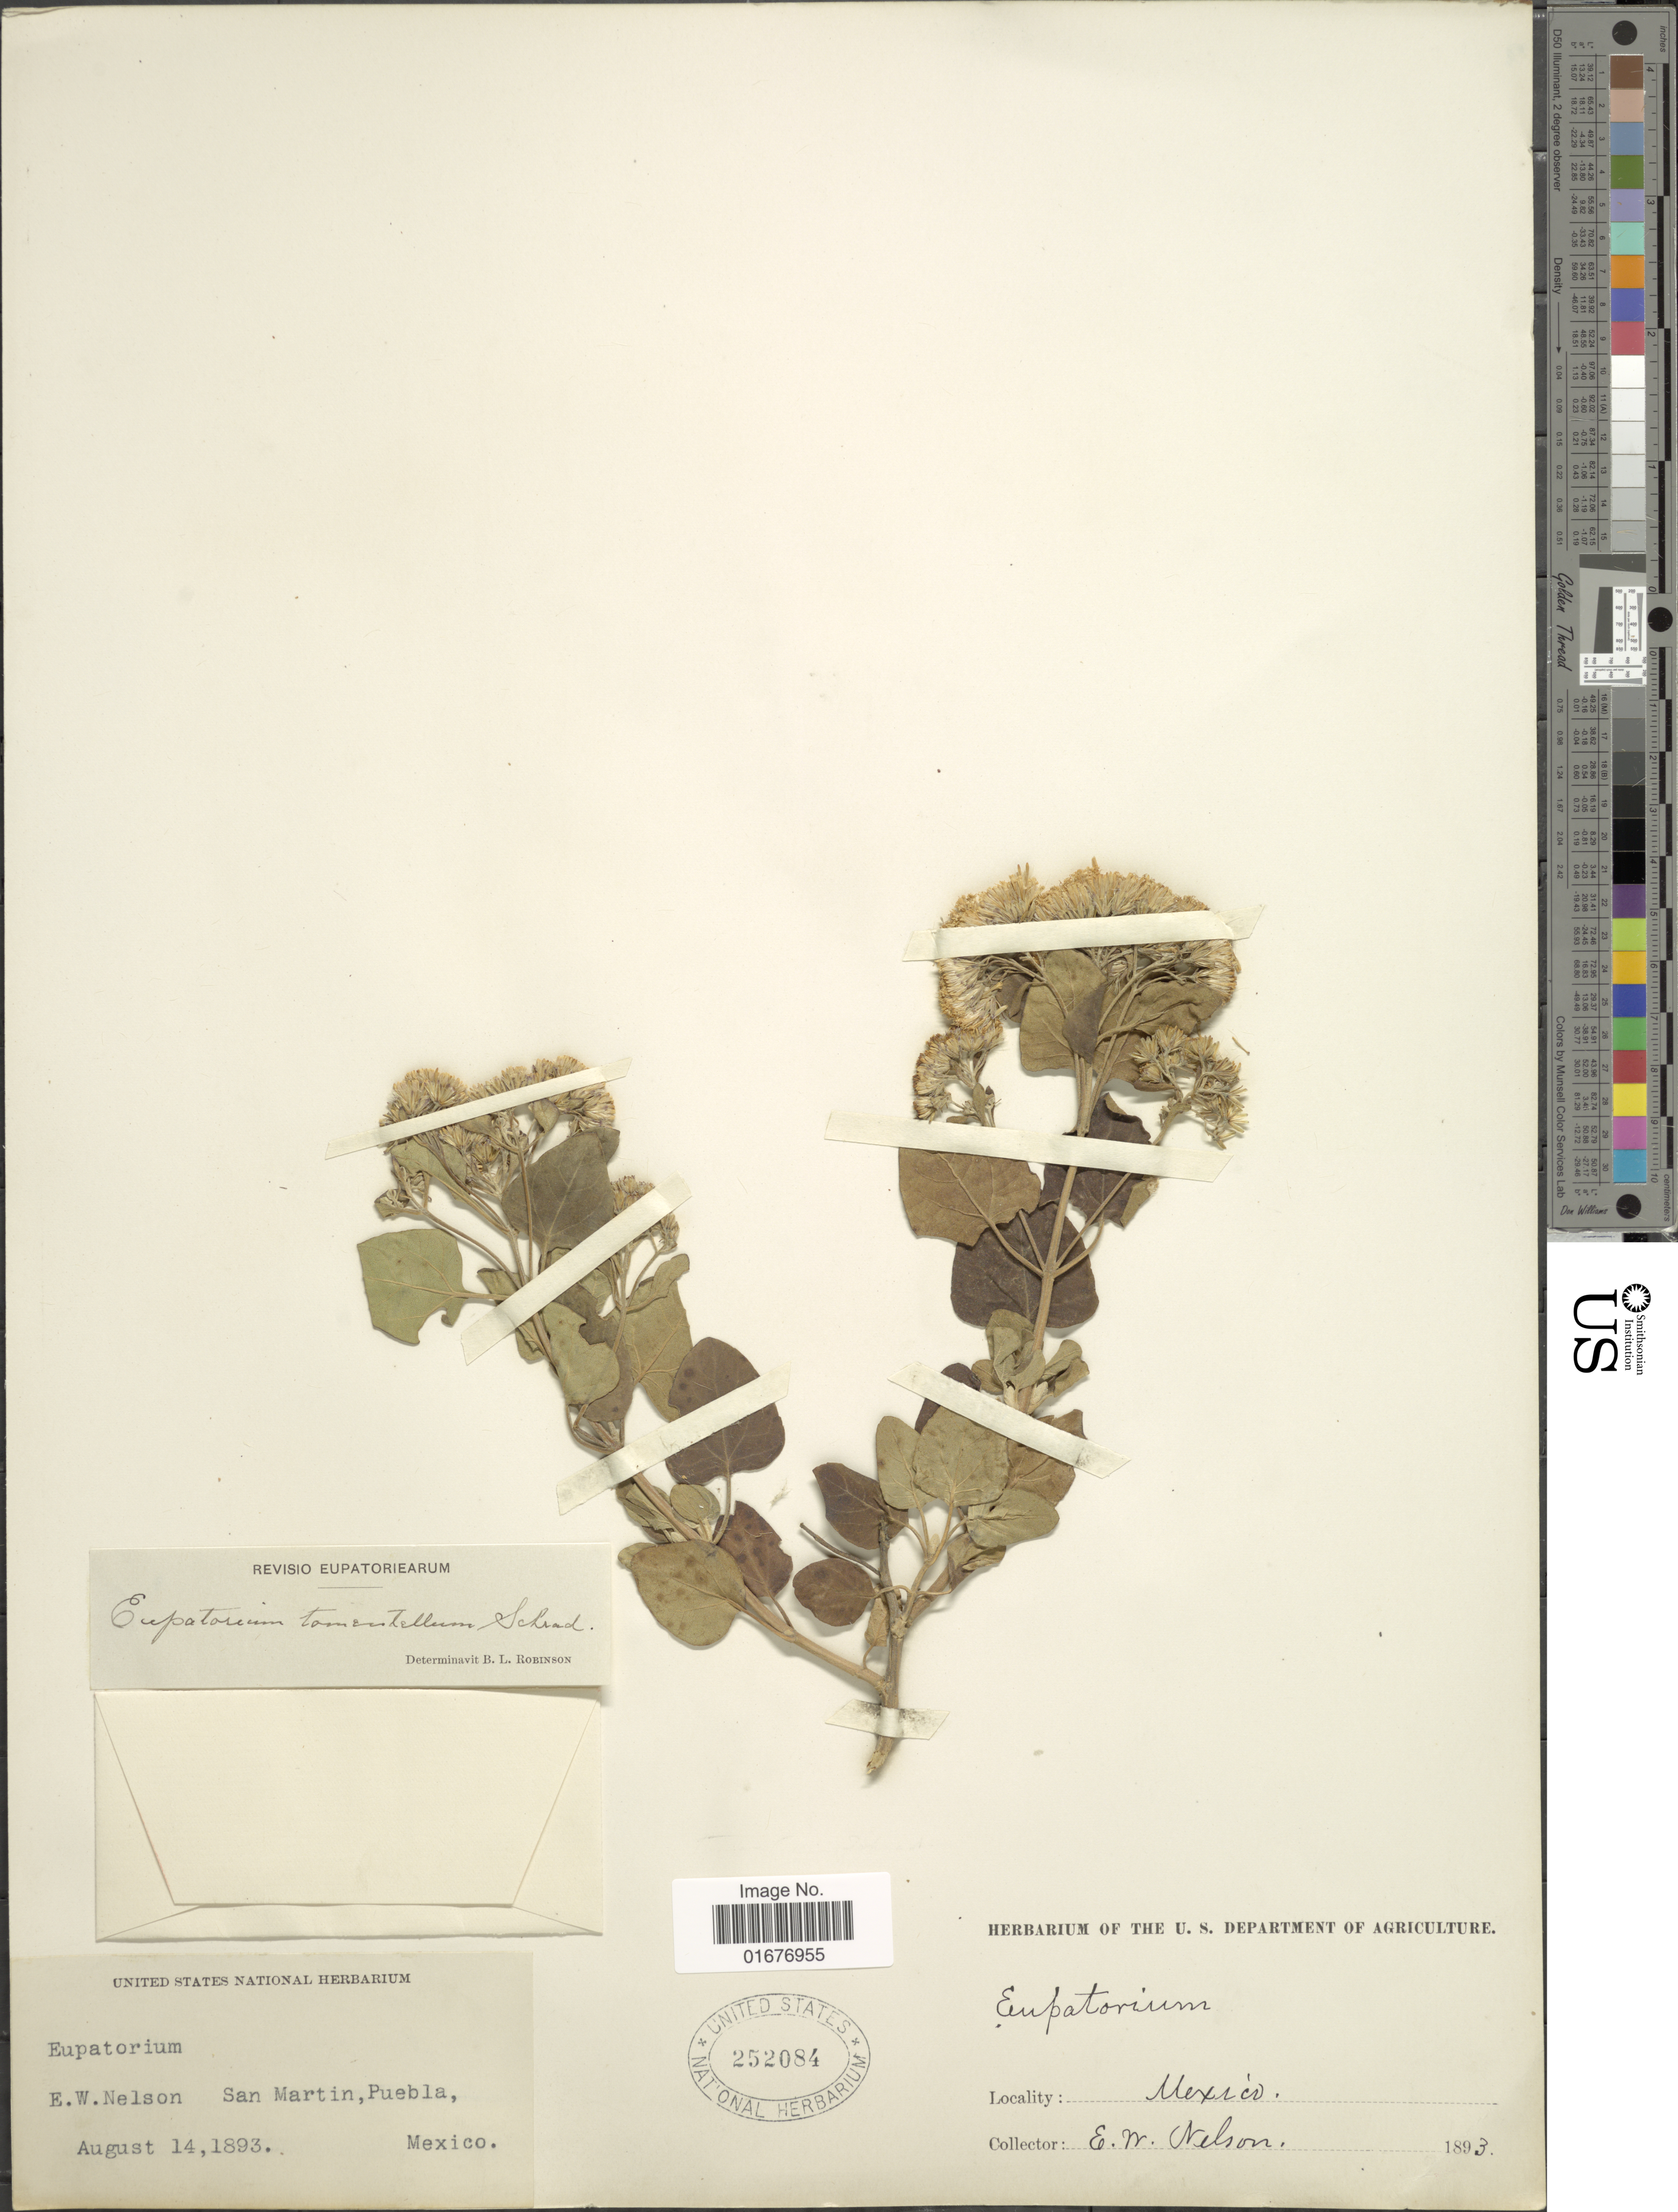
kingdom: Plantae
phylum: Tracheophyta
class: Magnoliopsida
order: Asterales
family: Asteraceae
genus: Ageratina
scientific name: Ageratina tomentella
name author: (Schrad.) R.M. King & H. Rob.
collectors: E. W. Nelson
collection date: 1893-08-14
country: Mexico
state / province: Puebla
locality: San Martin, Puebla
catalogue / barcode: US 252084